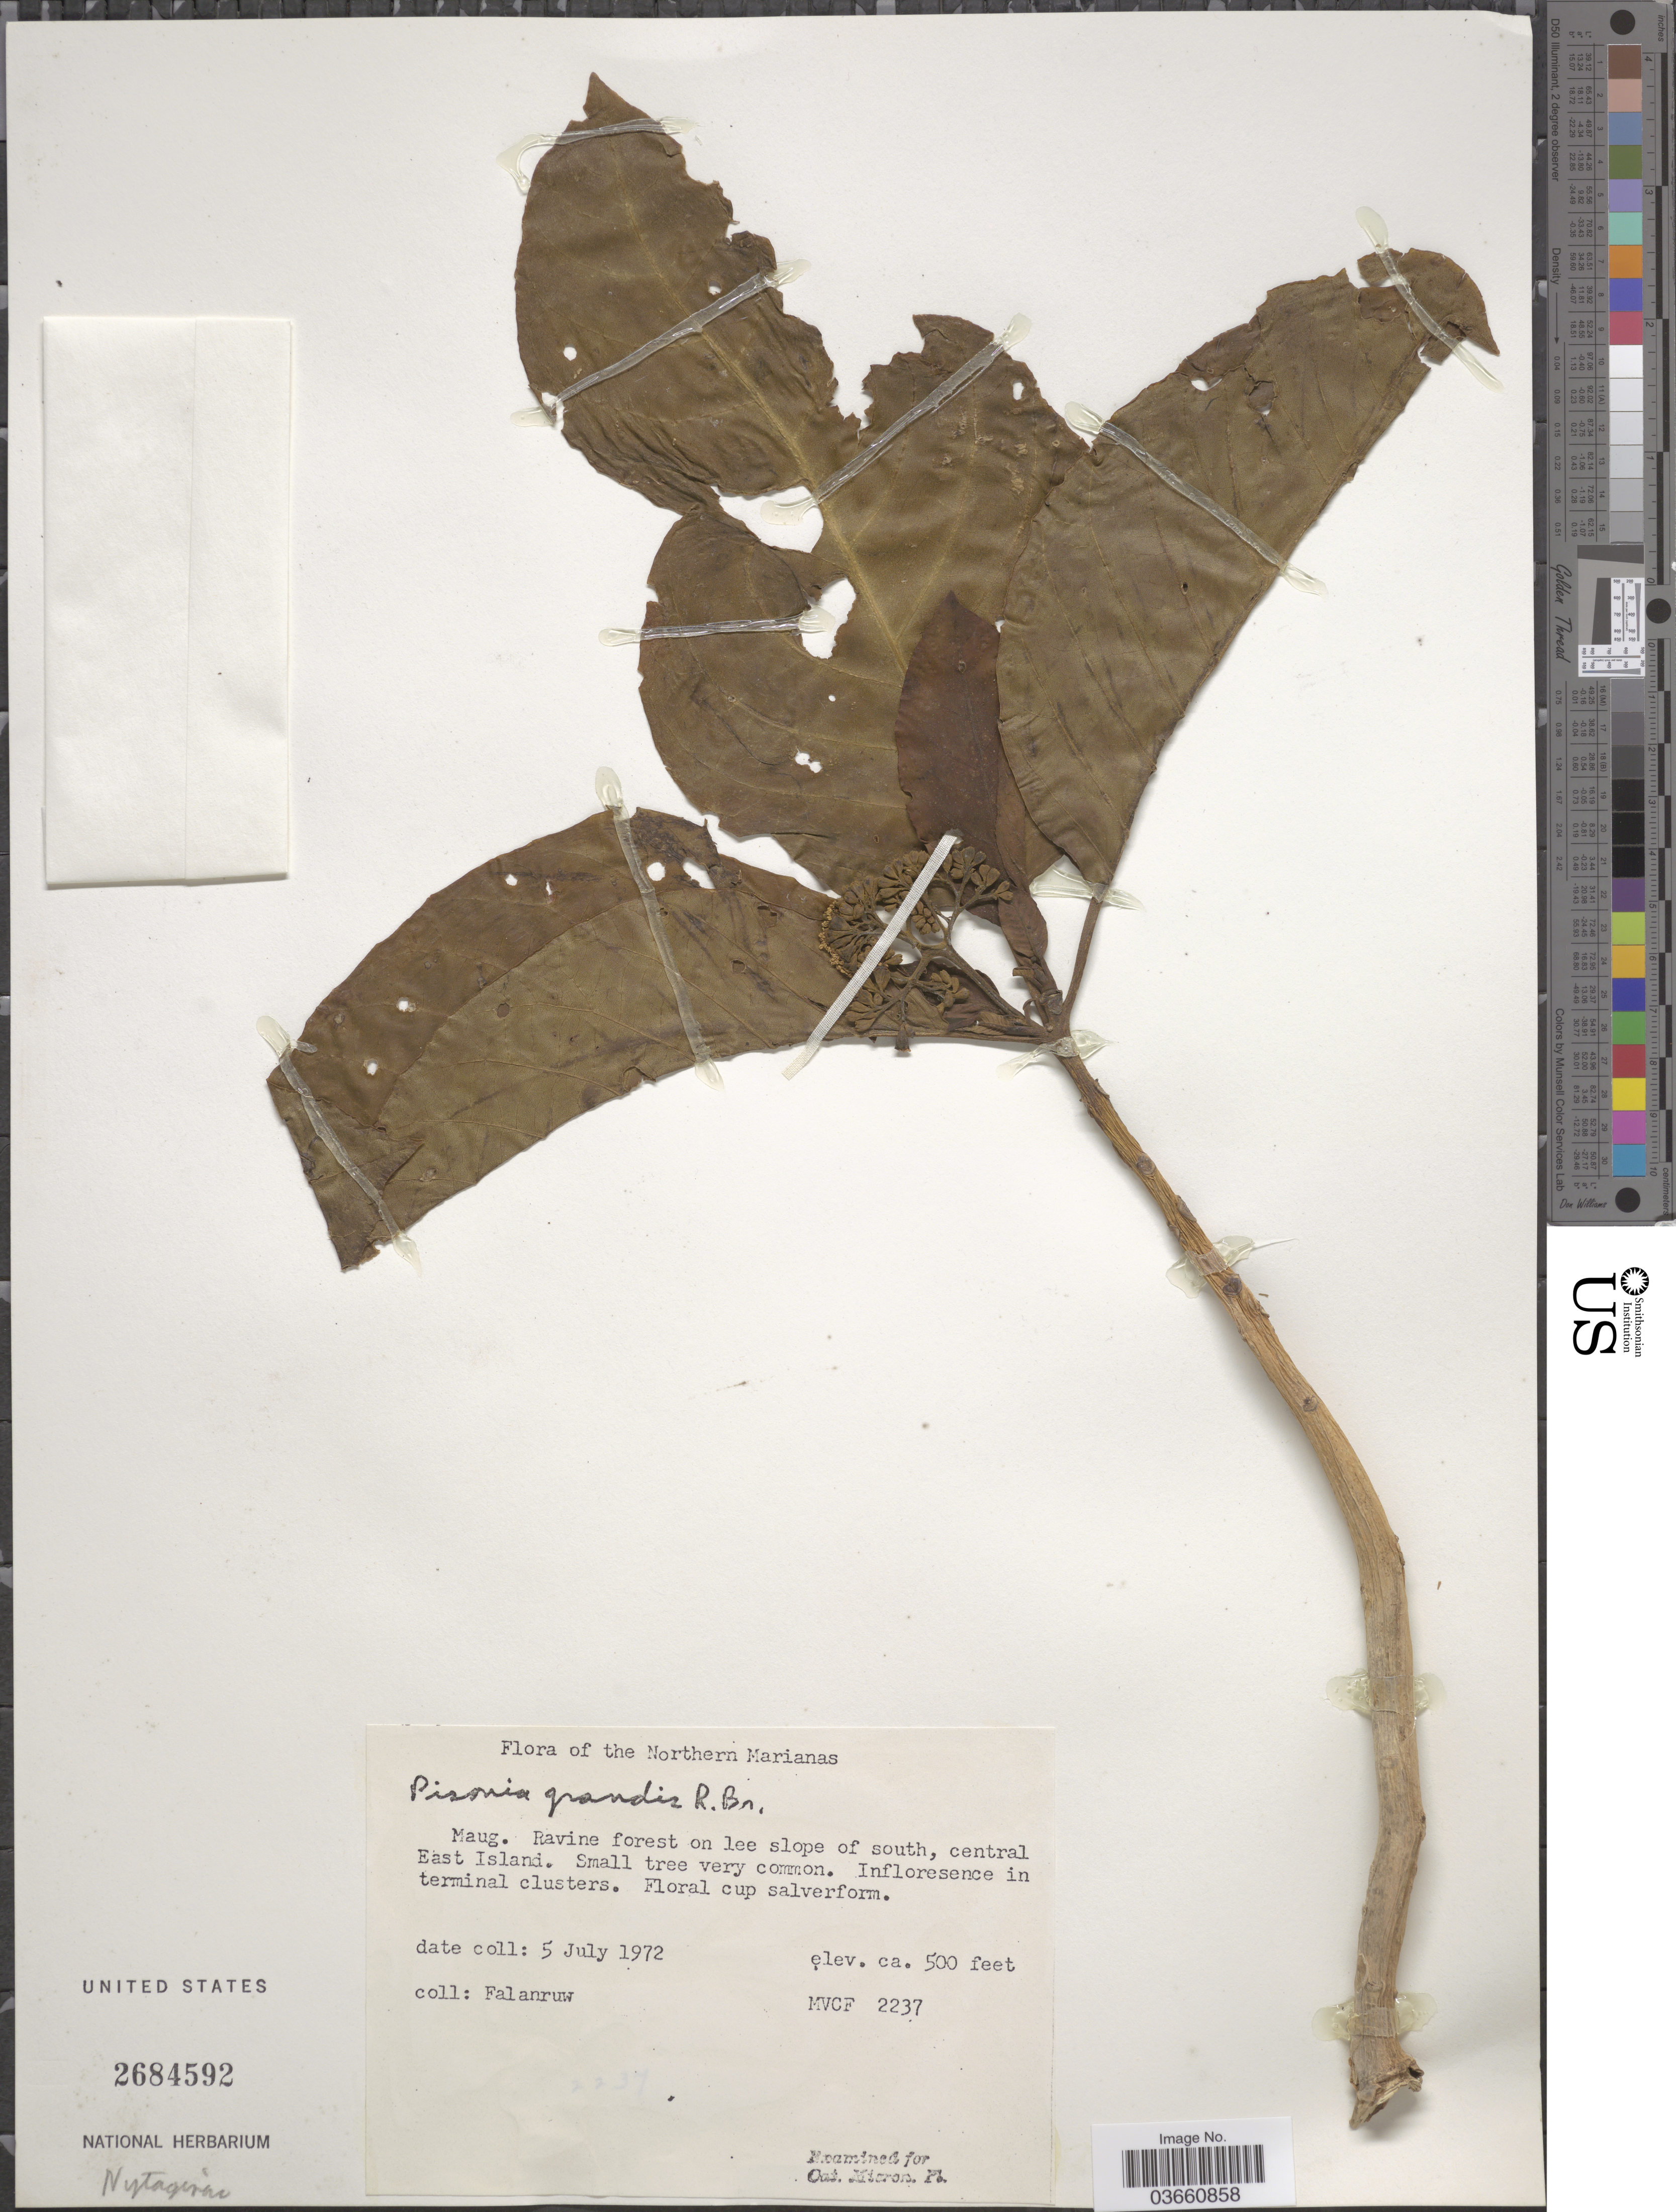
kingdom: Plantae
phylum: Tracheophyta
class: Magnoliopsida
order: Caryophyllales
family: Nyctaginaceae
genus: Pisonia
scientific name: Pisonia grandis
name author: R. Br.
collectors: Falanruw, --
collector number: MVCF 2237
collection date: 1972-07-05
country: Northern Mariana Islands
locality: Maug. Ravine forest on lee slope of south, central East Island.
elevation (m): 152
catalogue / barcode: US 2684592